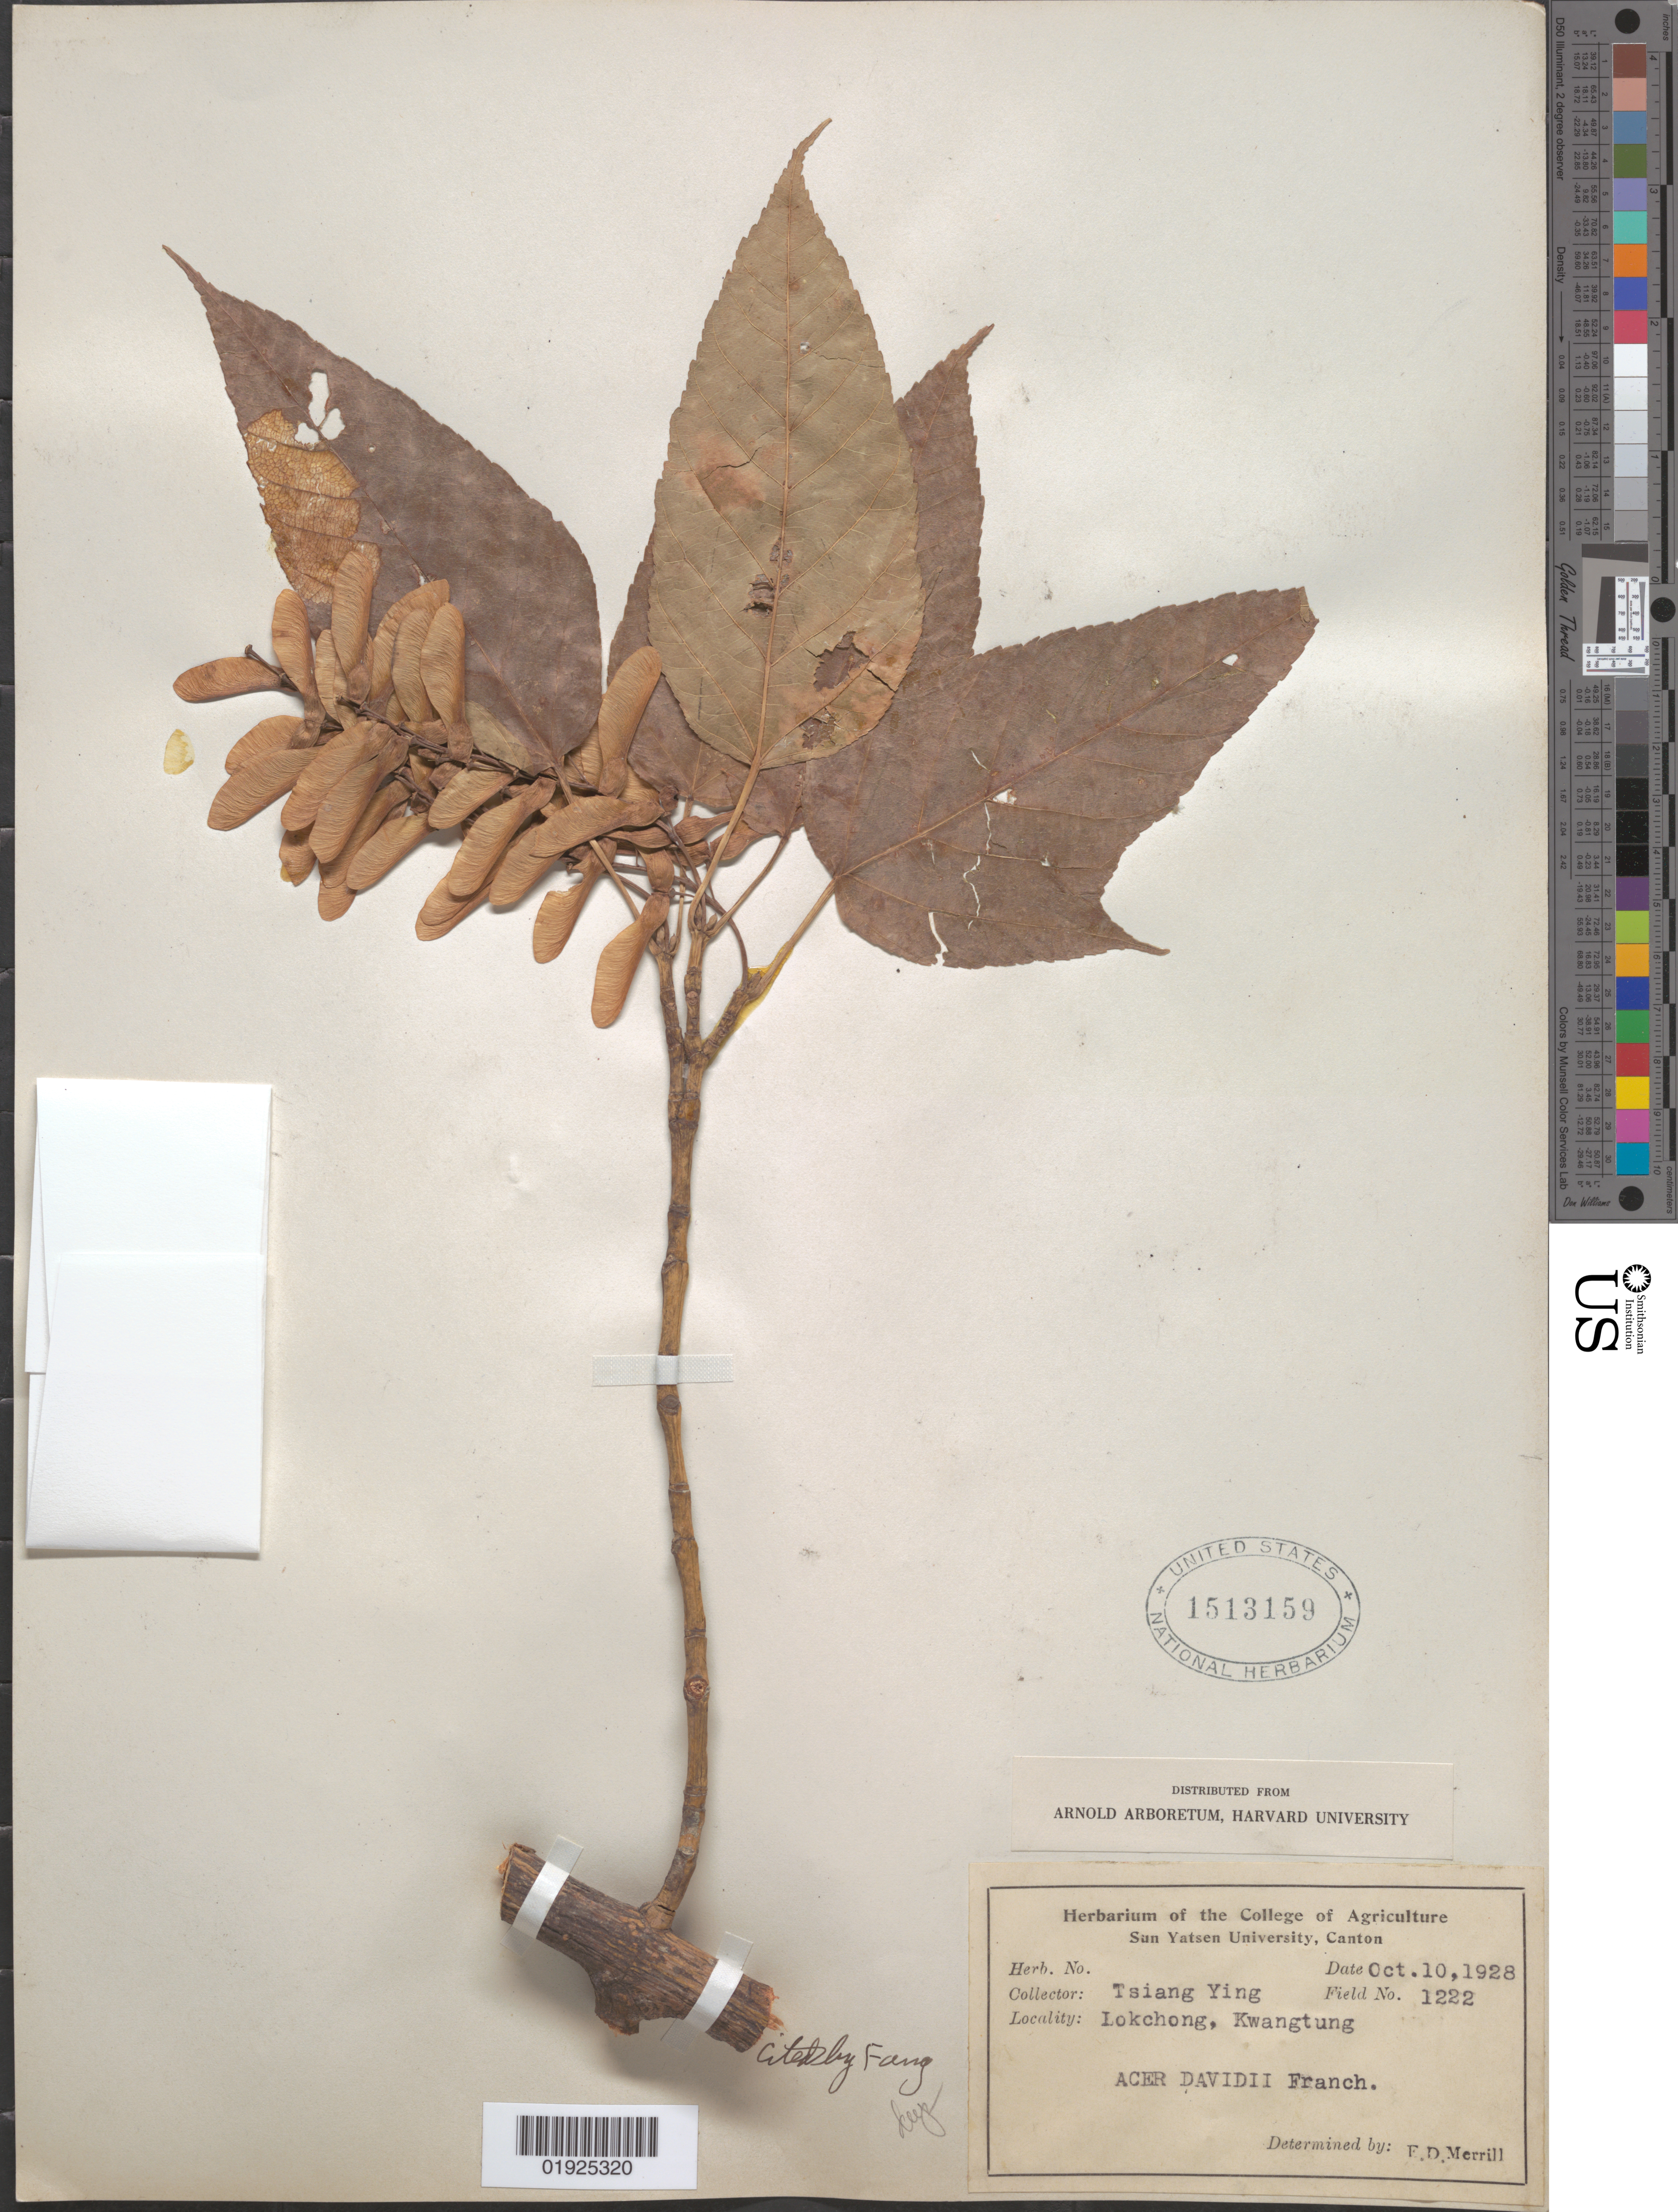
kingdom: Plantae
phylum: Tracheophyta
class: Magnoliopsida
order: Sapindales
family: Sapindaceae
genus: Acer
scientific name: Acer sikkimense subsp. davidii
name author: (Franch.) Wesm.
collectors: E. D. Merrill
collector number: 1222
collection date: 1928-10-10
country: China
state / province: Guangdong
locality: Kwangtung [Guangdong]. Lokchong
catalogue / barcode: US 1513159